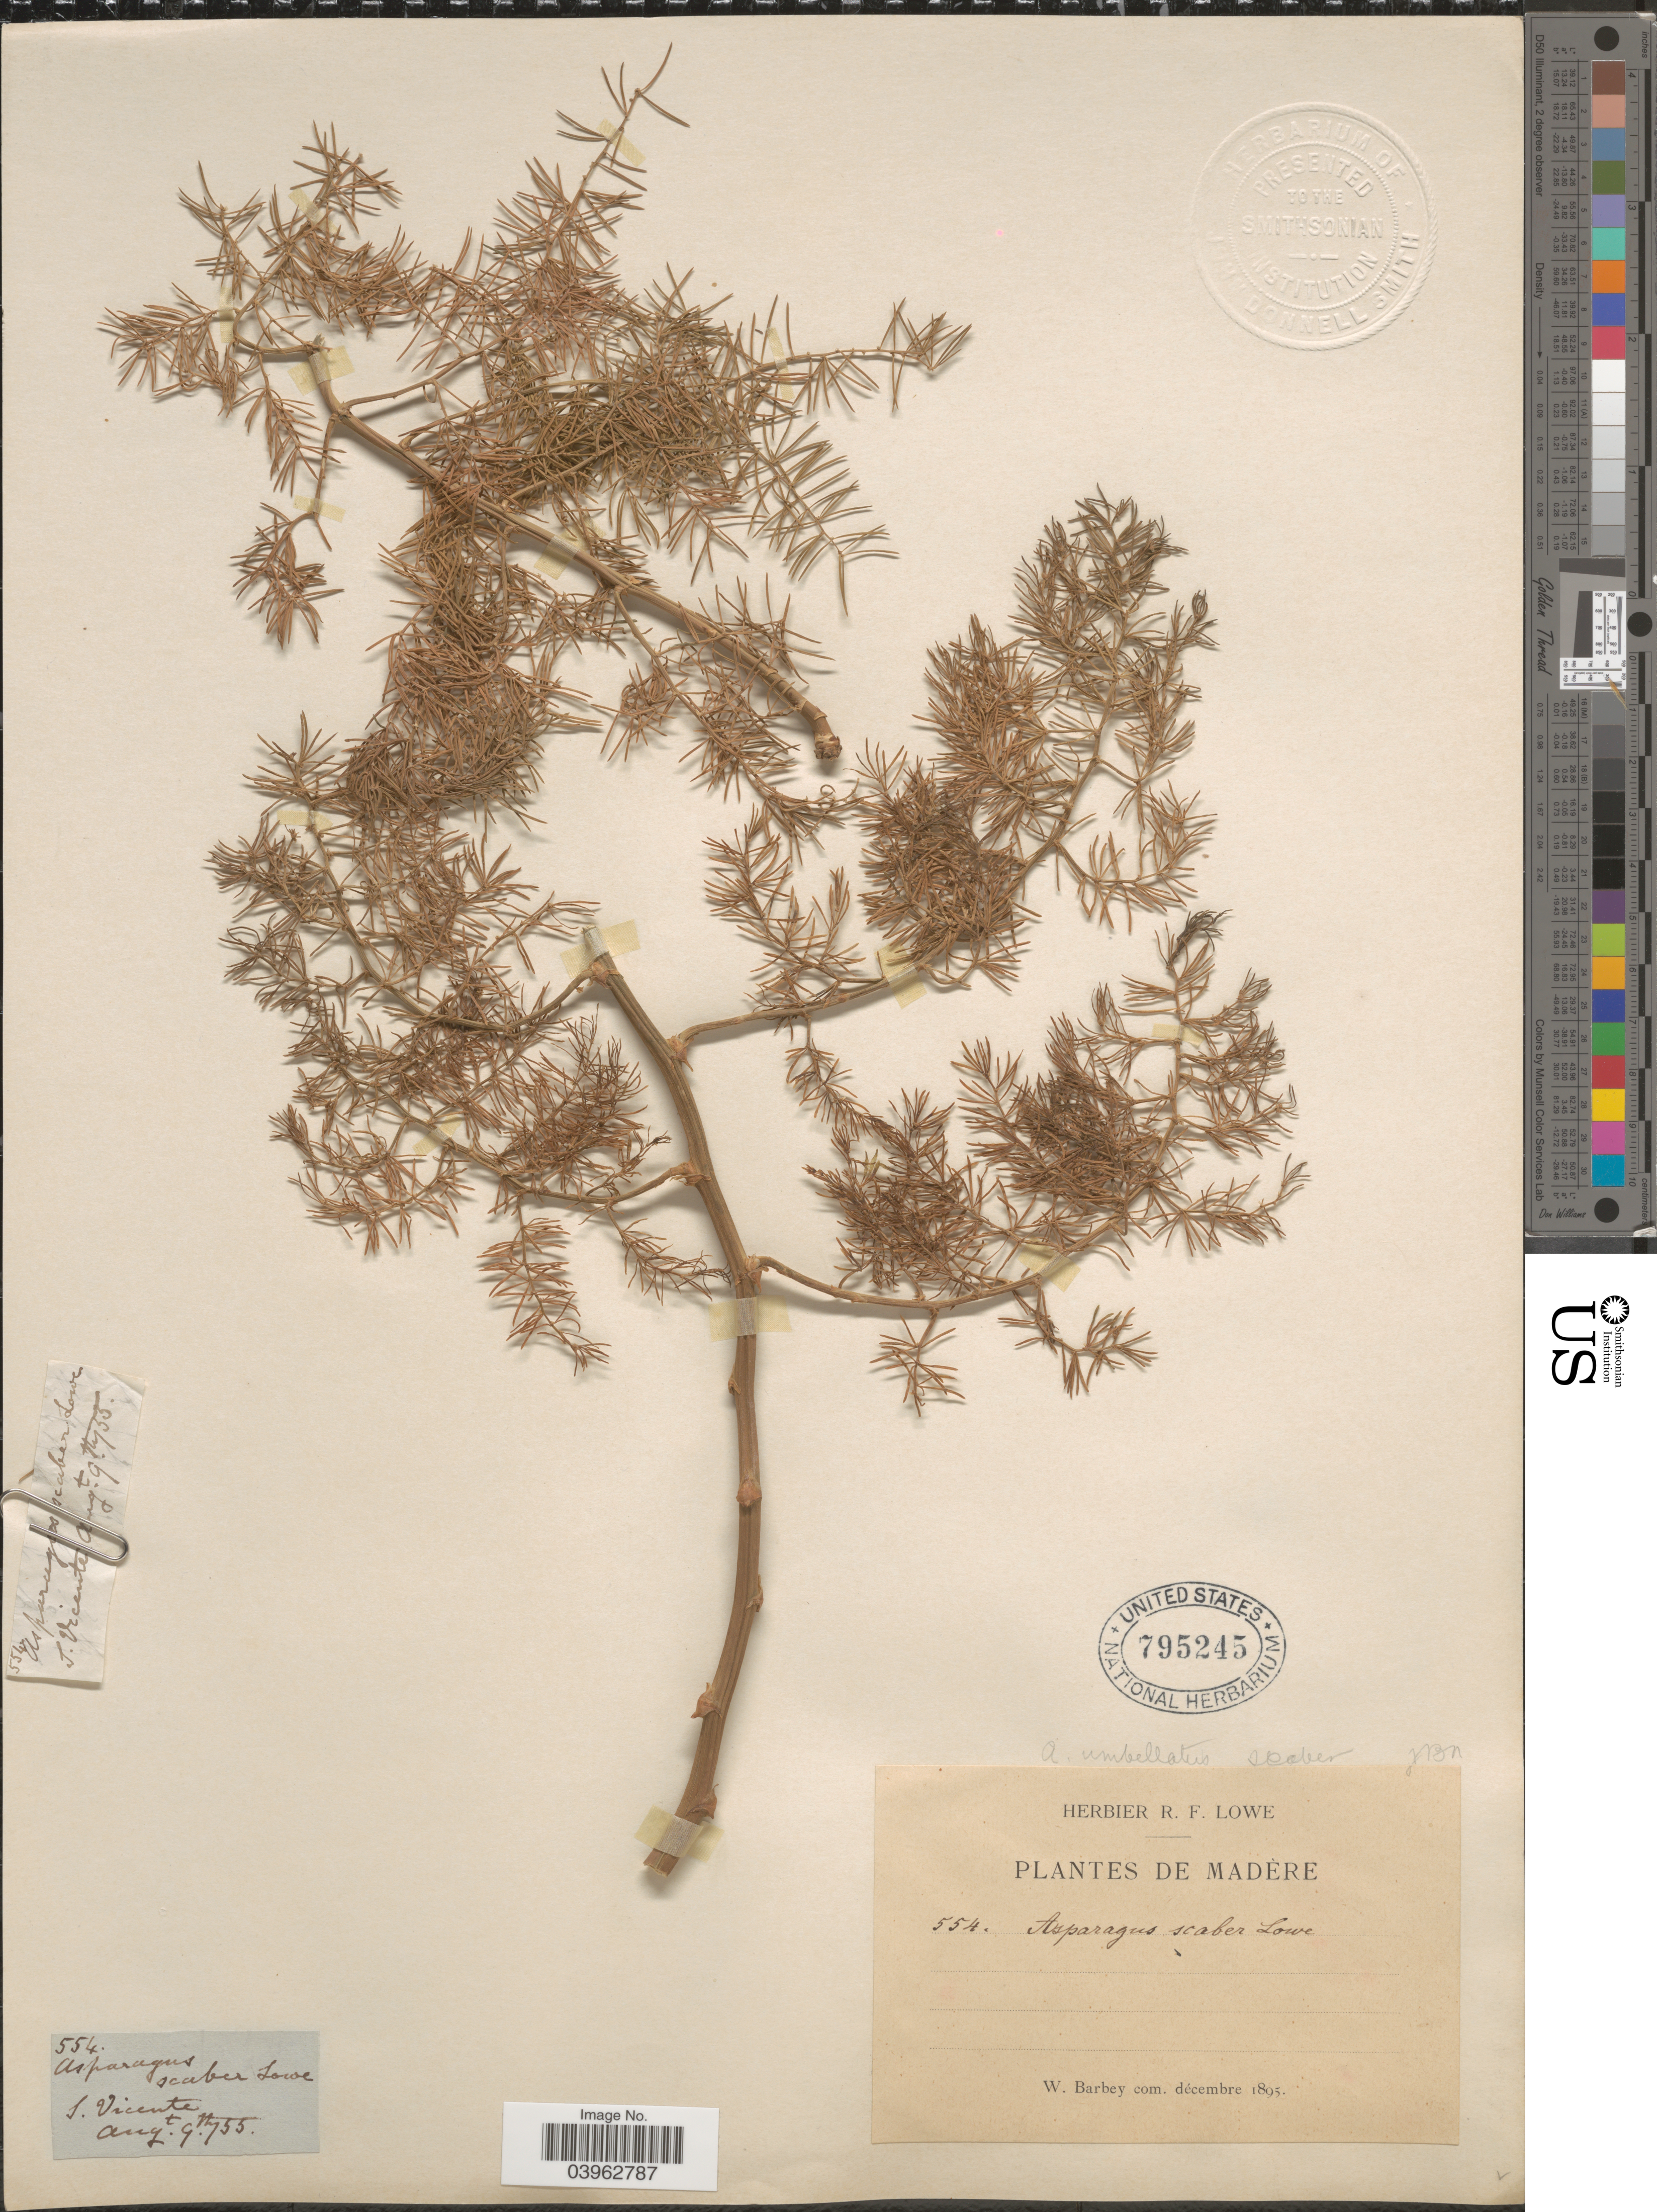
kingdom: Plantae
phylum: Tracheophyta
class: Liliopsida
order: Asparagales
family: Asparagaceae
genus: Asparagus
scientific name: Asparagus umbellatus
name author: Link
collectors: ex herb. R. F. Lowe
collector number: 554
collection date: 1855-08-09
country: Portugal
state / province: Madeira (Aut. Reg.)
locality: S. Vicente.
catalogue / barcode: US 795245